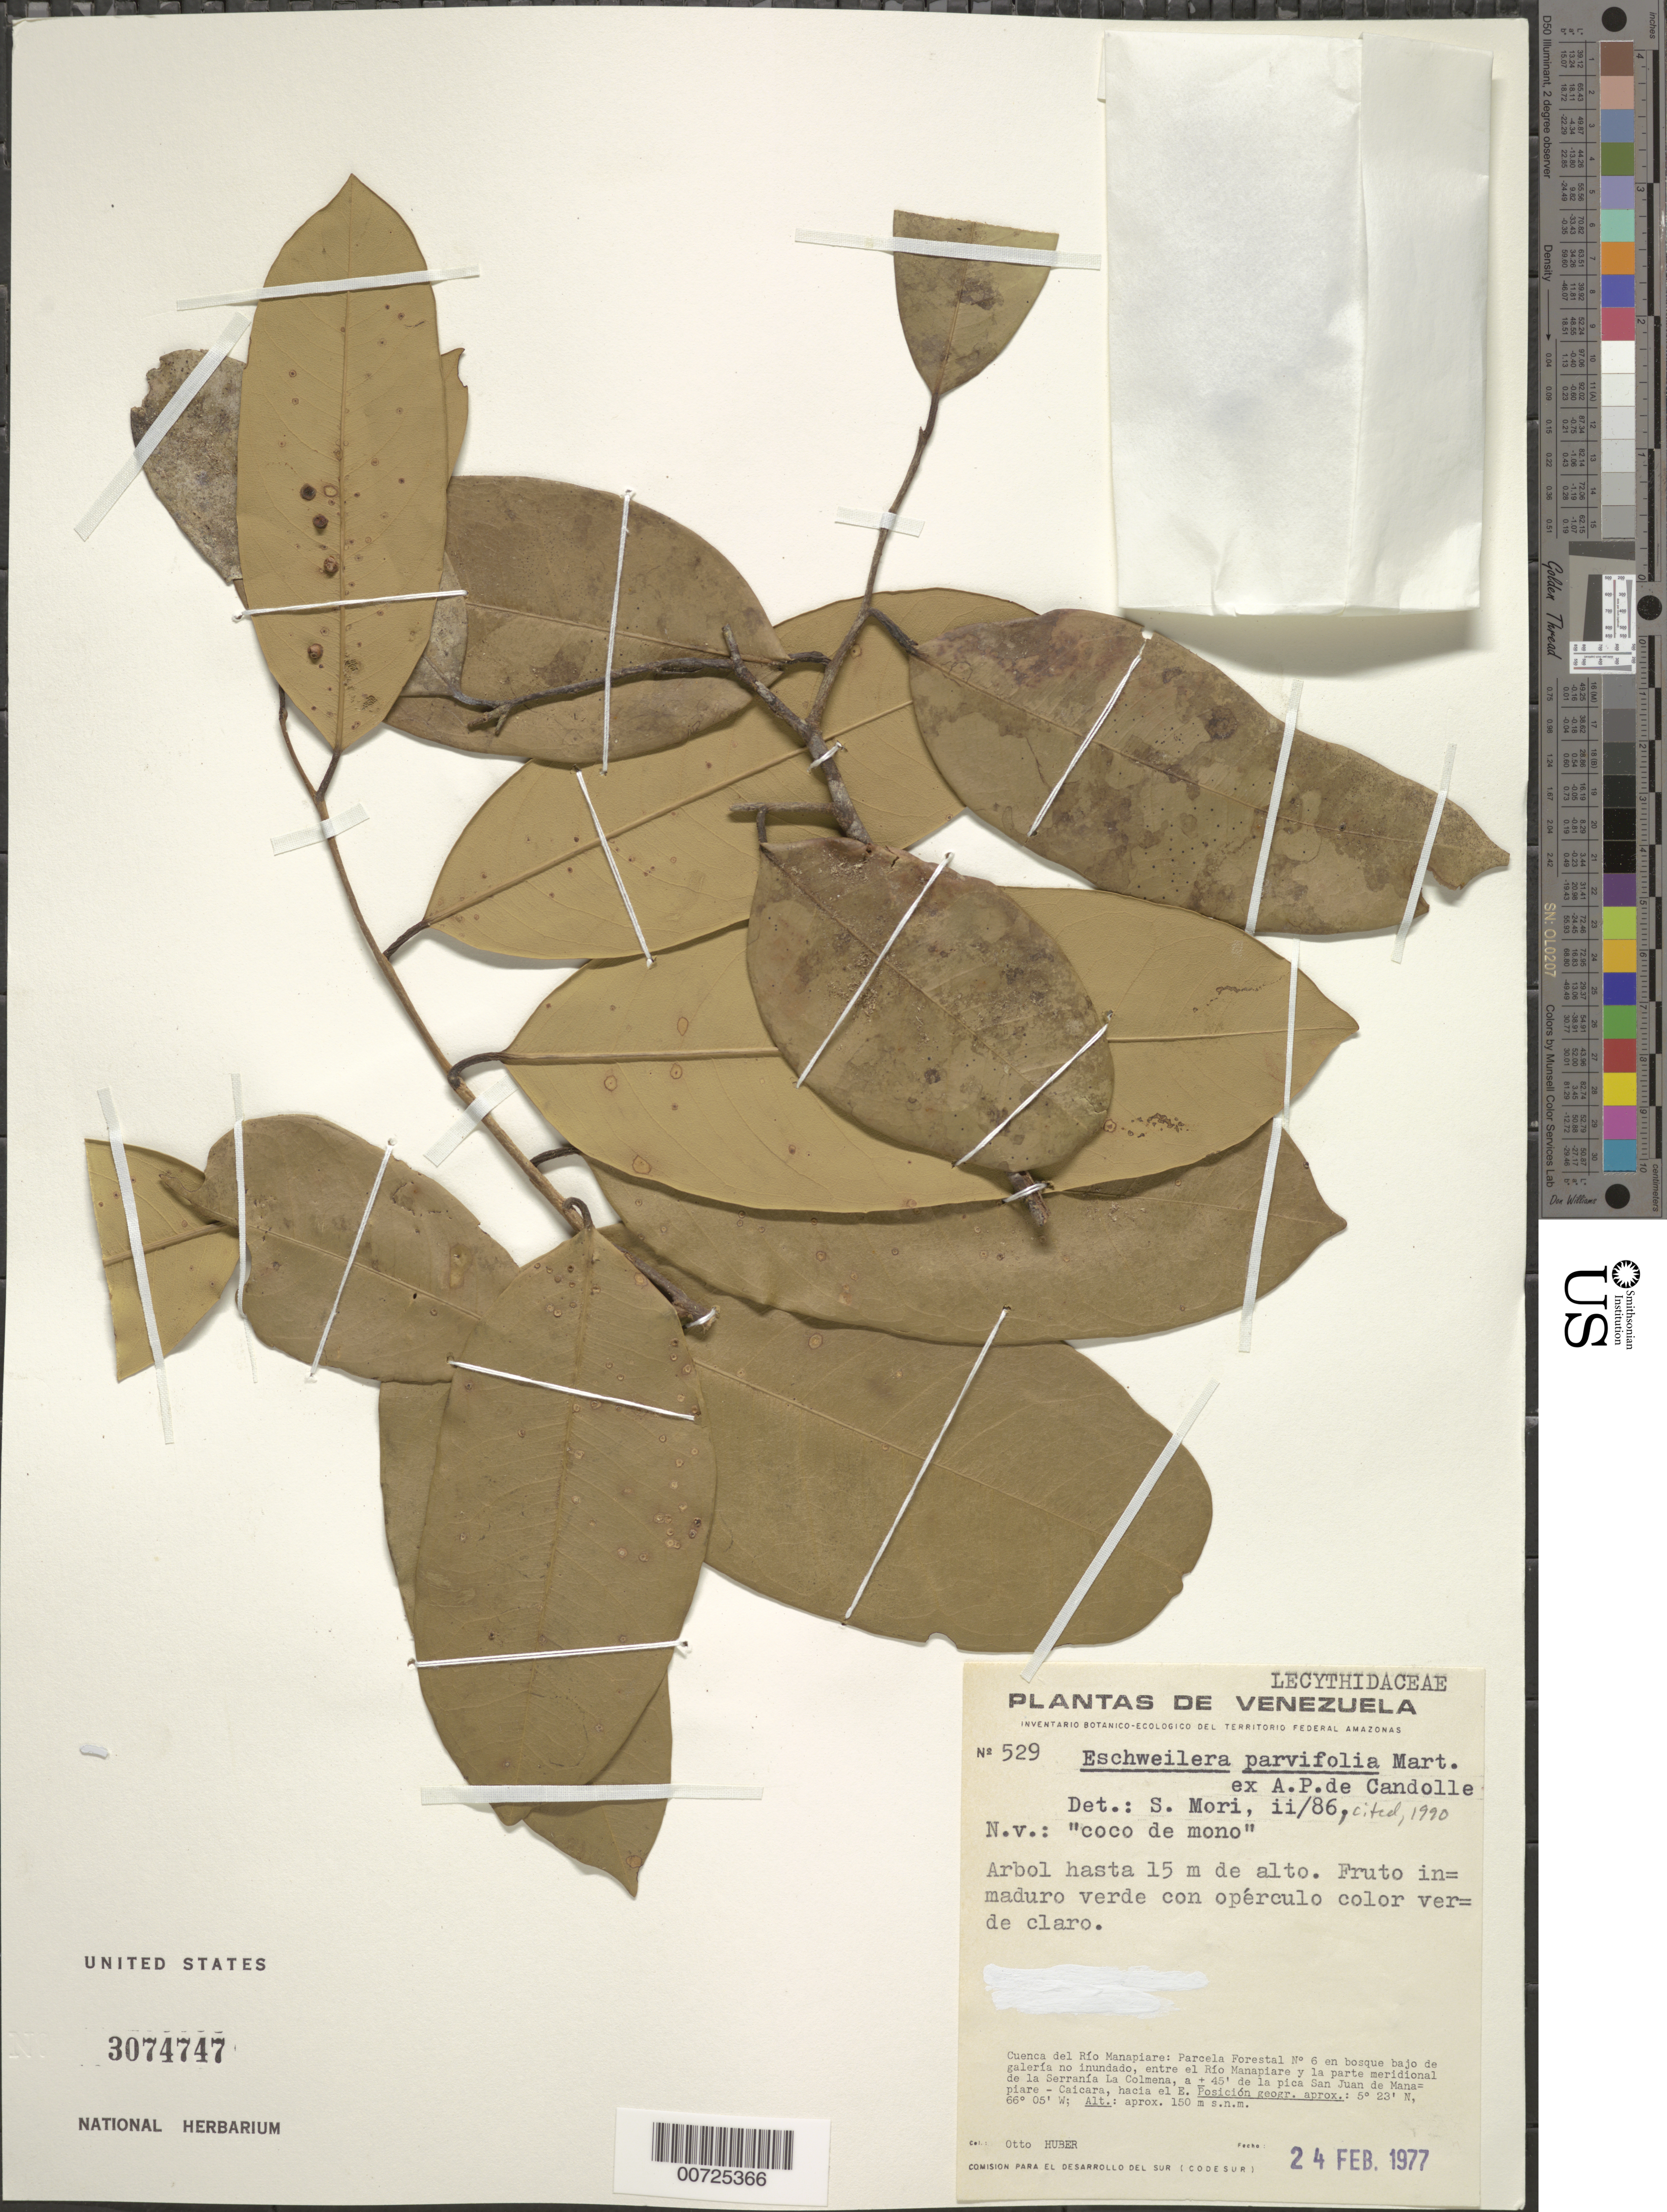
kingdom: Plantae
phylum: Tracheophyta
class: Magnoliopsida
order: Ericales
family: Lecythidaceae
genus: Eschweilera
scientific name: Eschweilera parvifolia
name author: Mart. ex DC.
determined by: Mori, Scott A.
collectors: O. Huber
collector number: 529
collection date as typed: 24-Feb-77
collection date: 1977-02-24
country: Venezuela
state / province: Amazonas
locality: Río Manapiare, Parcela Forestal No. 6, entre Río Manapiare y S part de Serrania la Colmena, San Juan de Manapiare-Caicara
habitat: Gallery forest, nonflooded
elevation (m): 150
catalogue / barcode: US 3074747